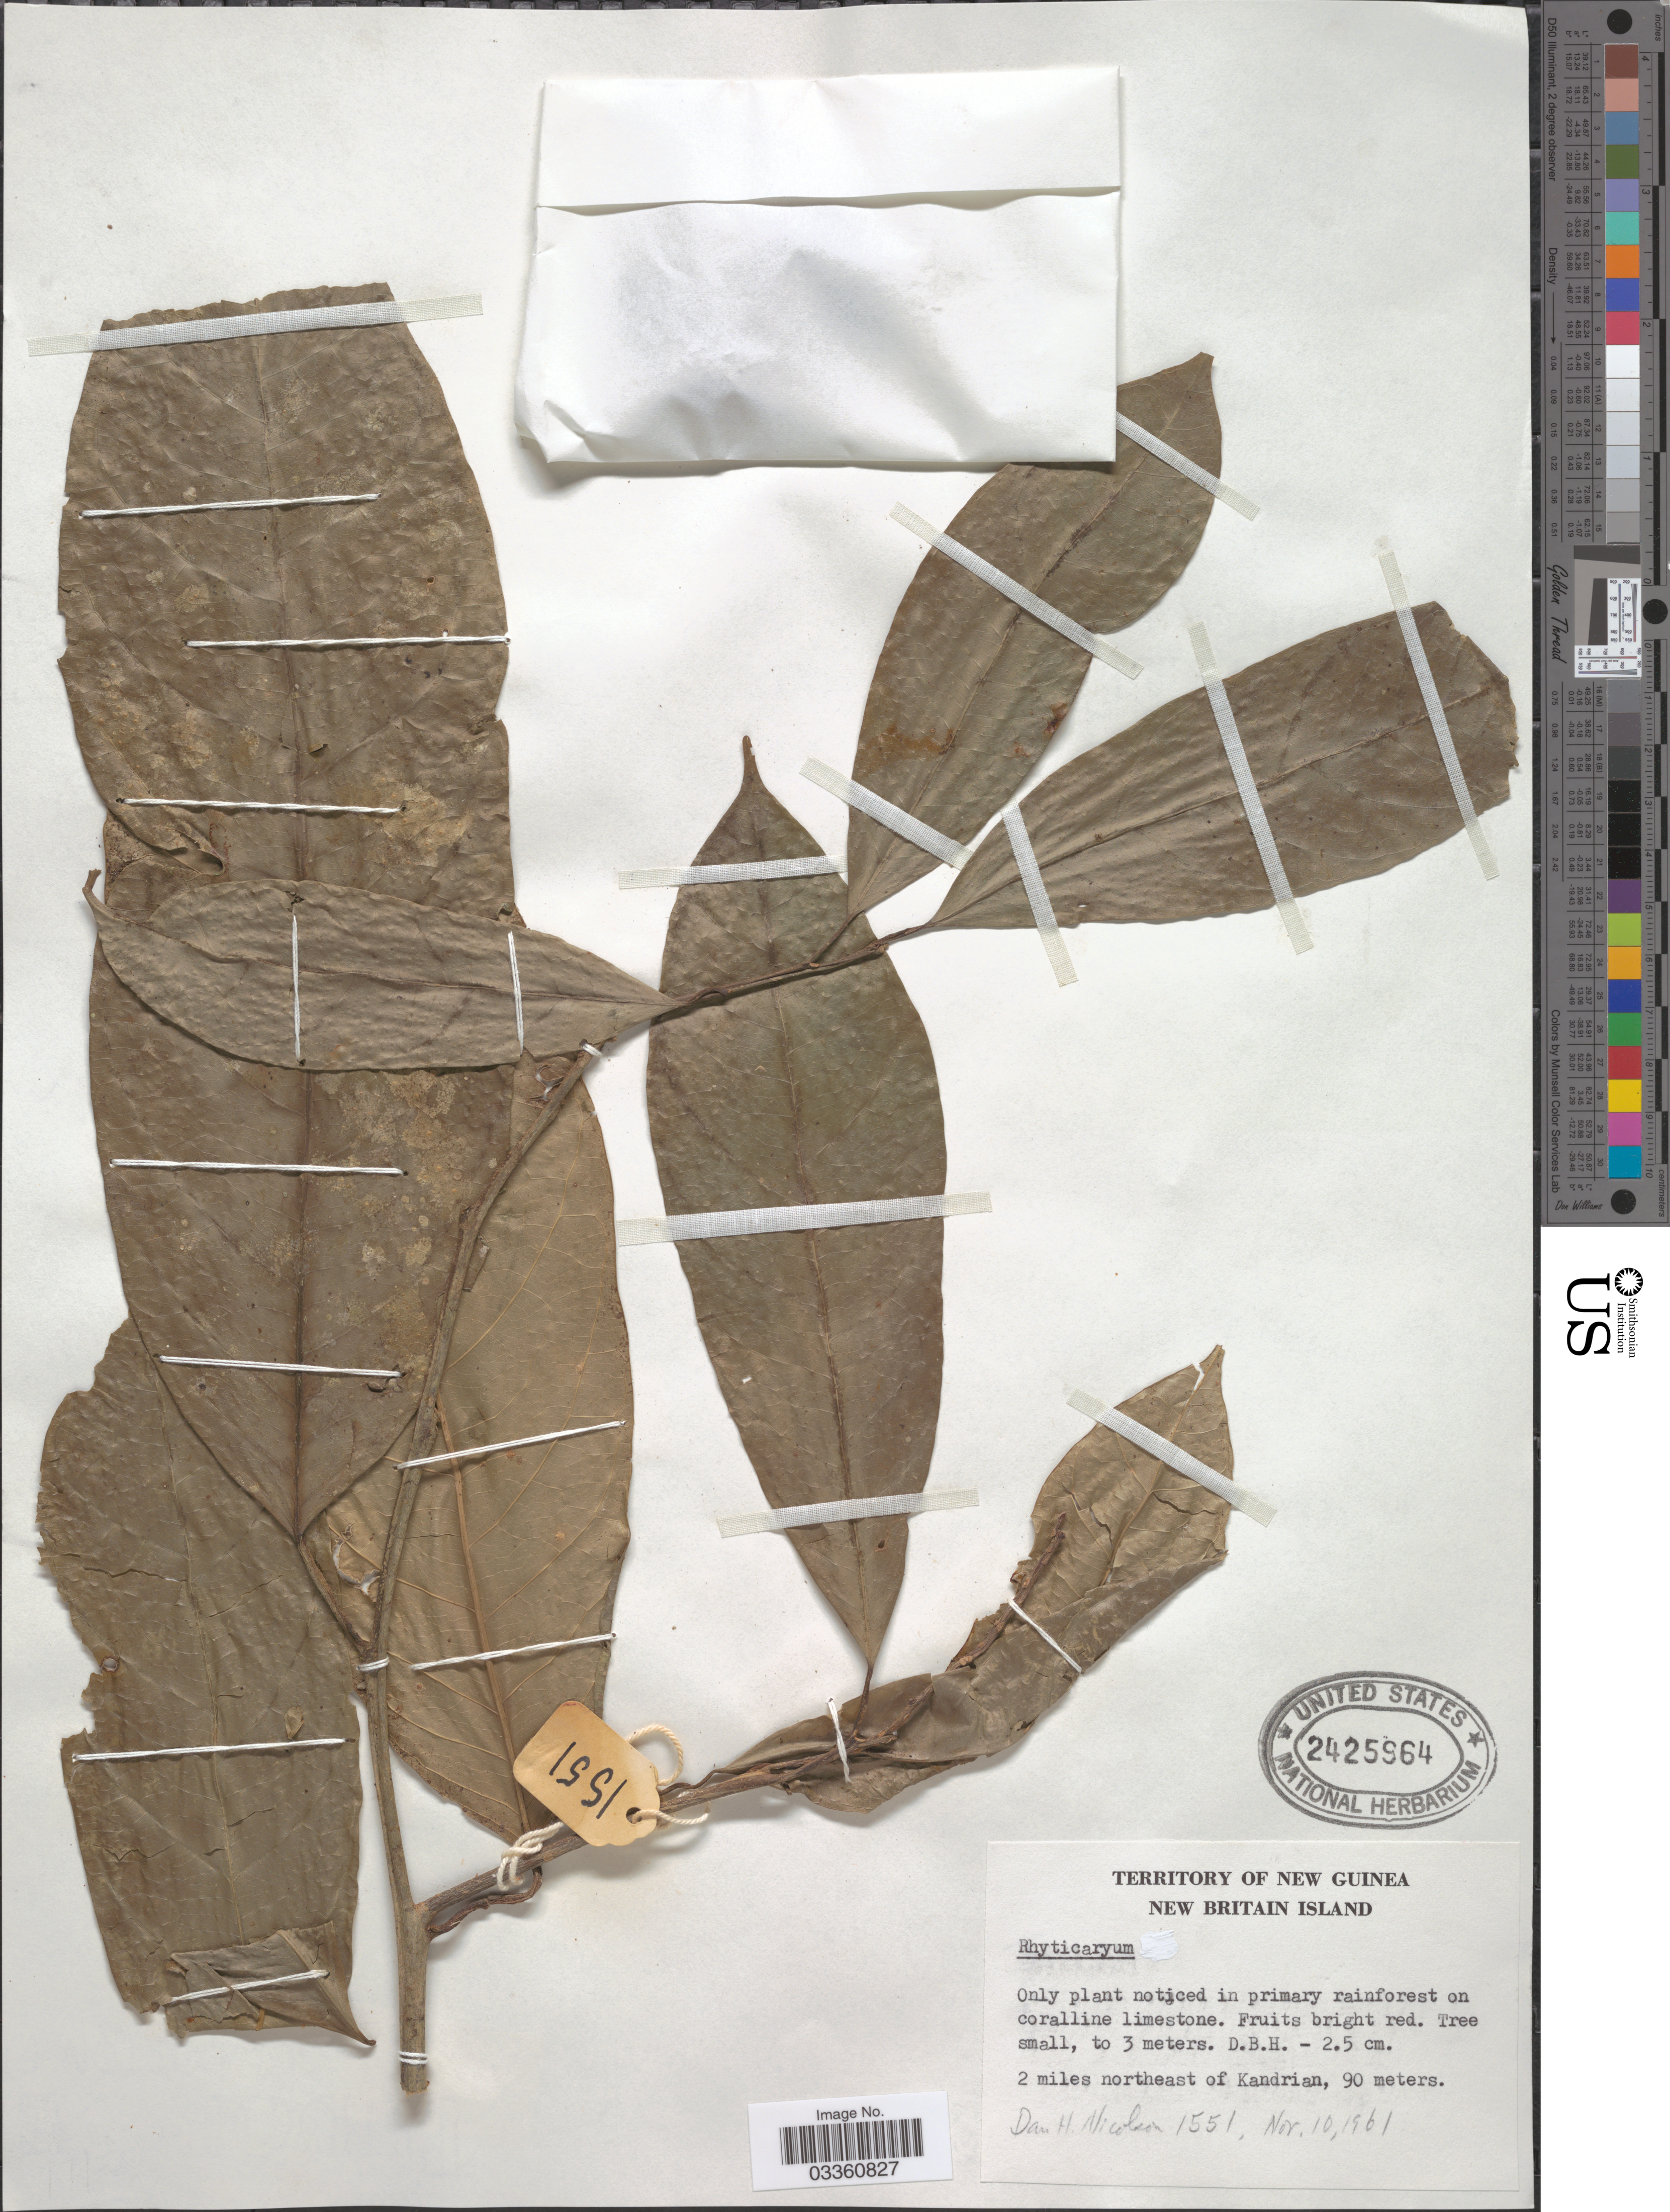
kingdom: Plantae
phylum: Tracheophyta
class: Magnoliopsida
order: Icacinales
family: Icacinaceae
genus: Ryticaryum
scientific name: Ryticaryum sp.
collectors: D. H. Nicolson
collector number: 1551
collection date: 1961-11-10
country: Papua New Guinea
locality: Territory of New Guinea. New Britain Island. 2 miles northeast of Kandrian.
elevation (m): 90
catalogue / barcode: US 2425964